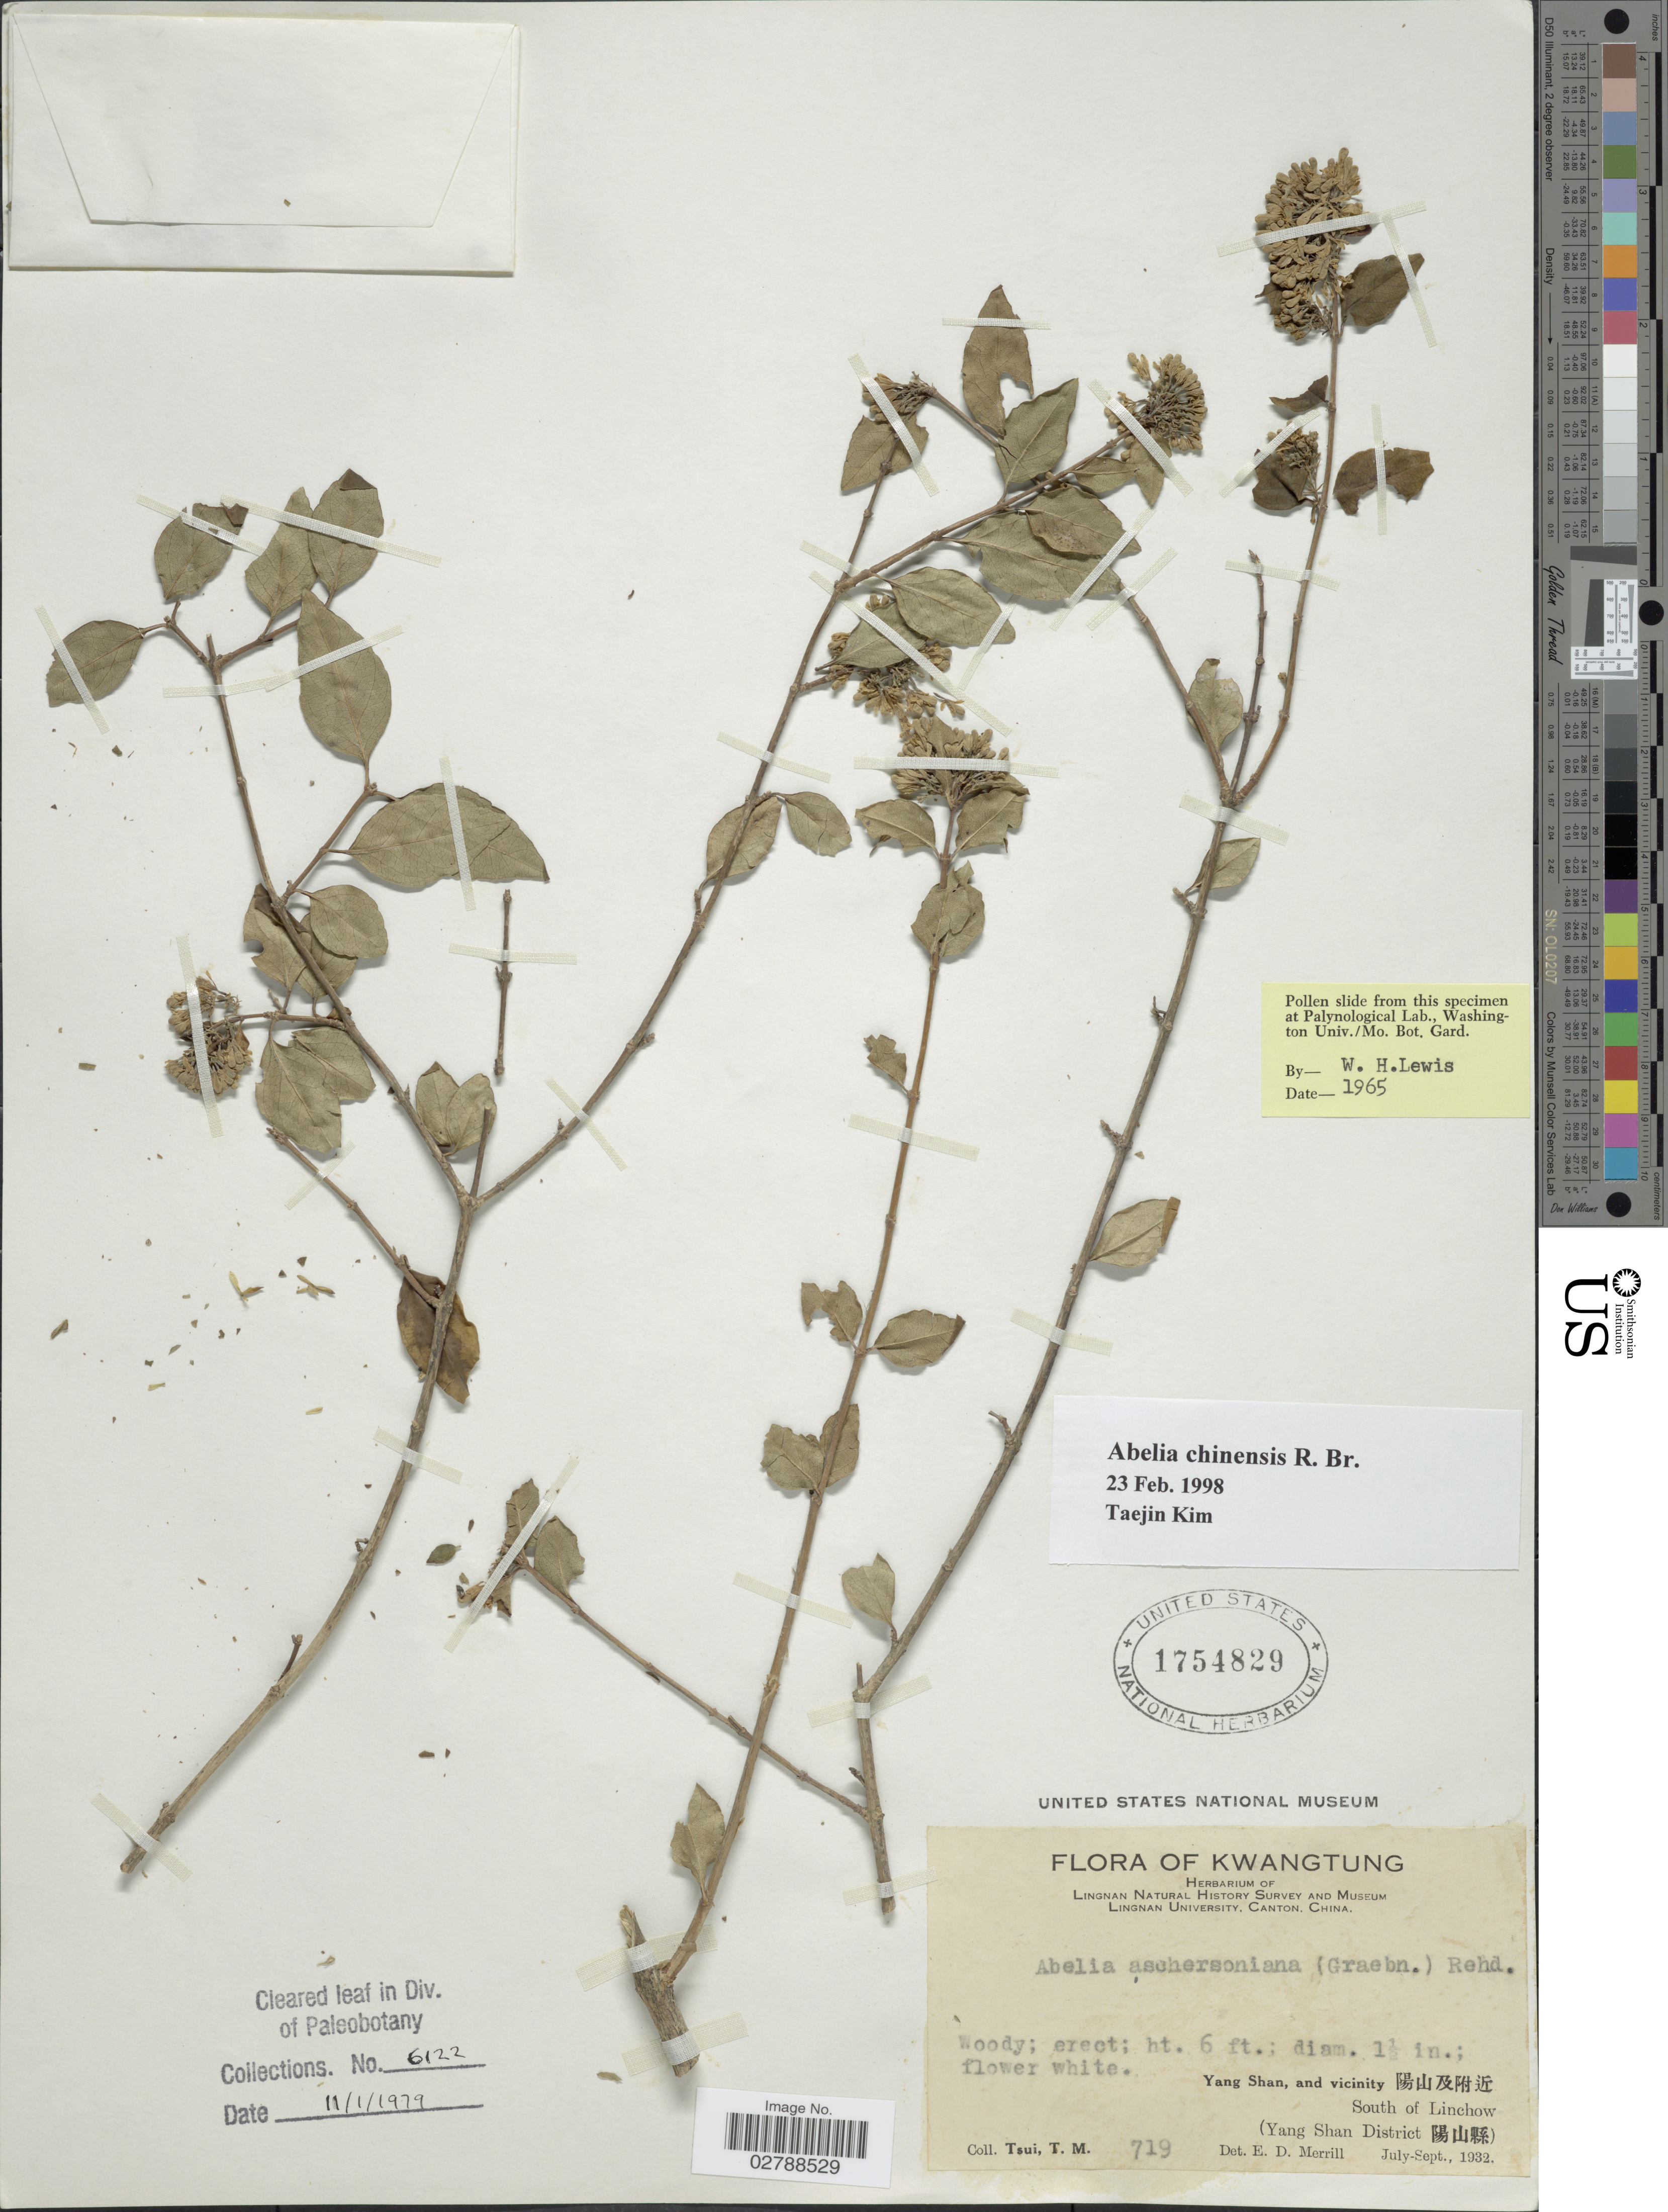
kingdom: Plantae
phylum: Tracheophyta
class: Magnoliopsida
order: Dipsacales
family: Caprifoliaceae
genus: Abelia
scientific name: Abelia chinensis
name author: R. Br.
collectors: T. Tsui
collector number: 719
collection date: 1932-07/1932-09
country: China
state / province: Guangdong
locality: Kwangtung. Yang Shan, and vicinity. South of Linchow (Yang Shan District).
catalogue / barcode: US 1754829